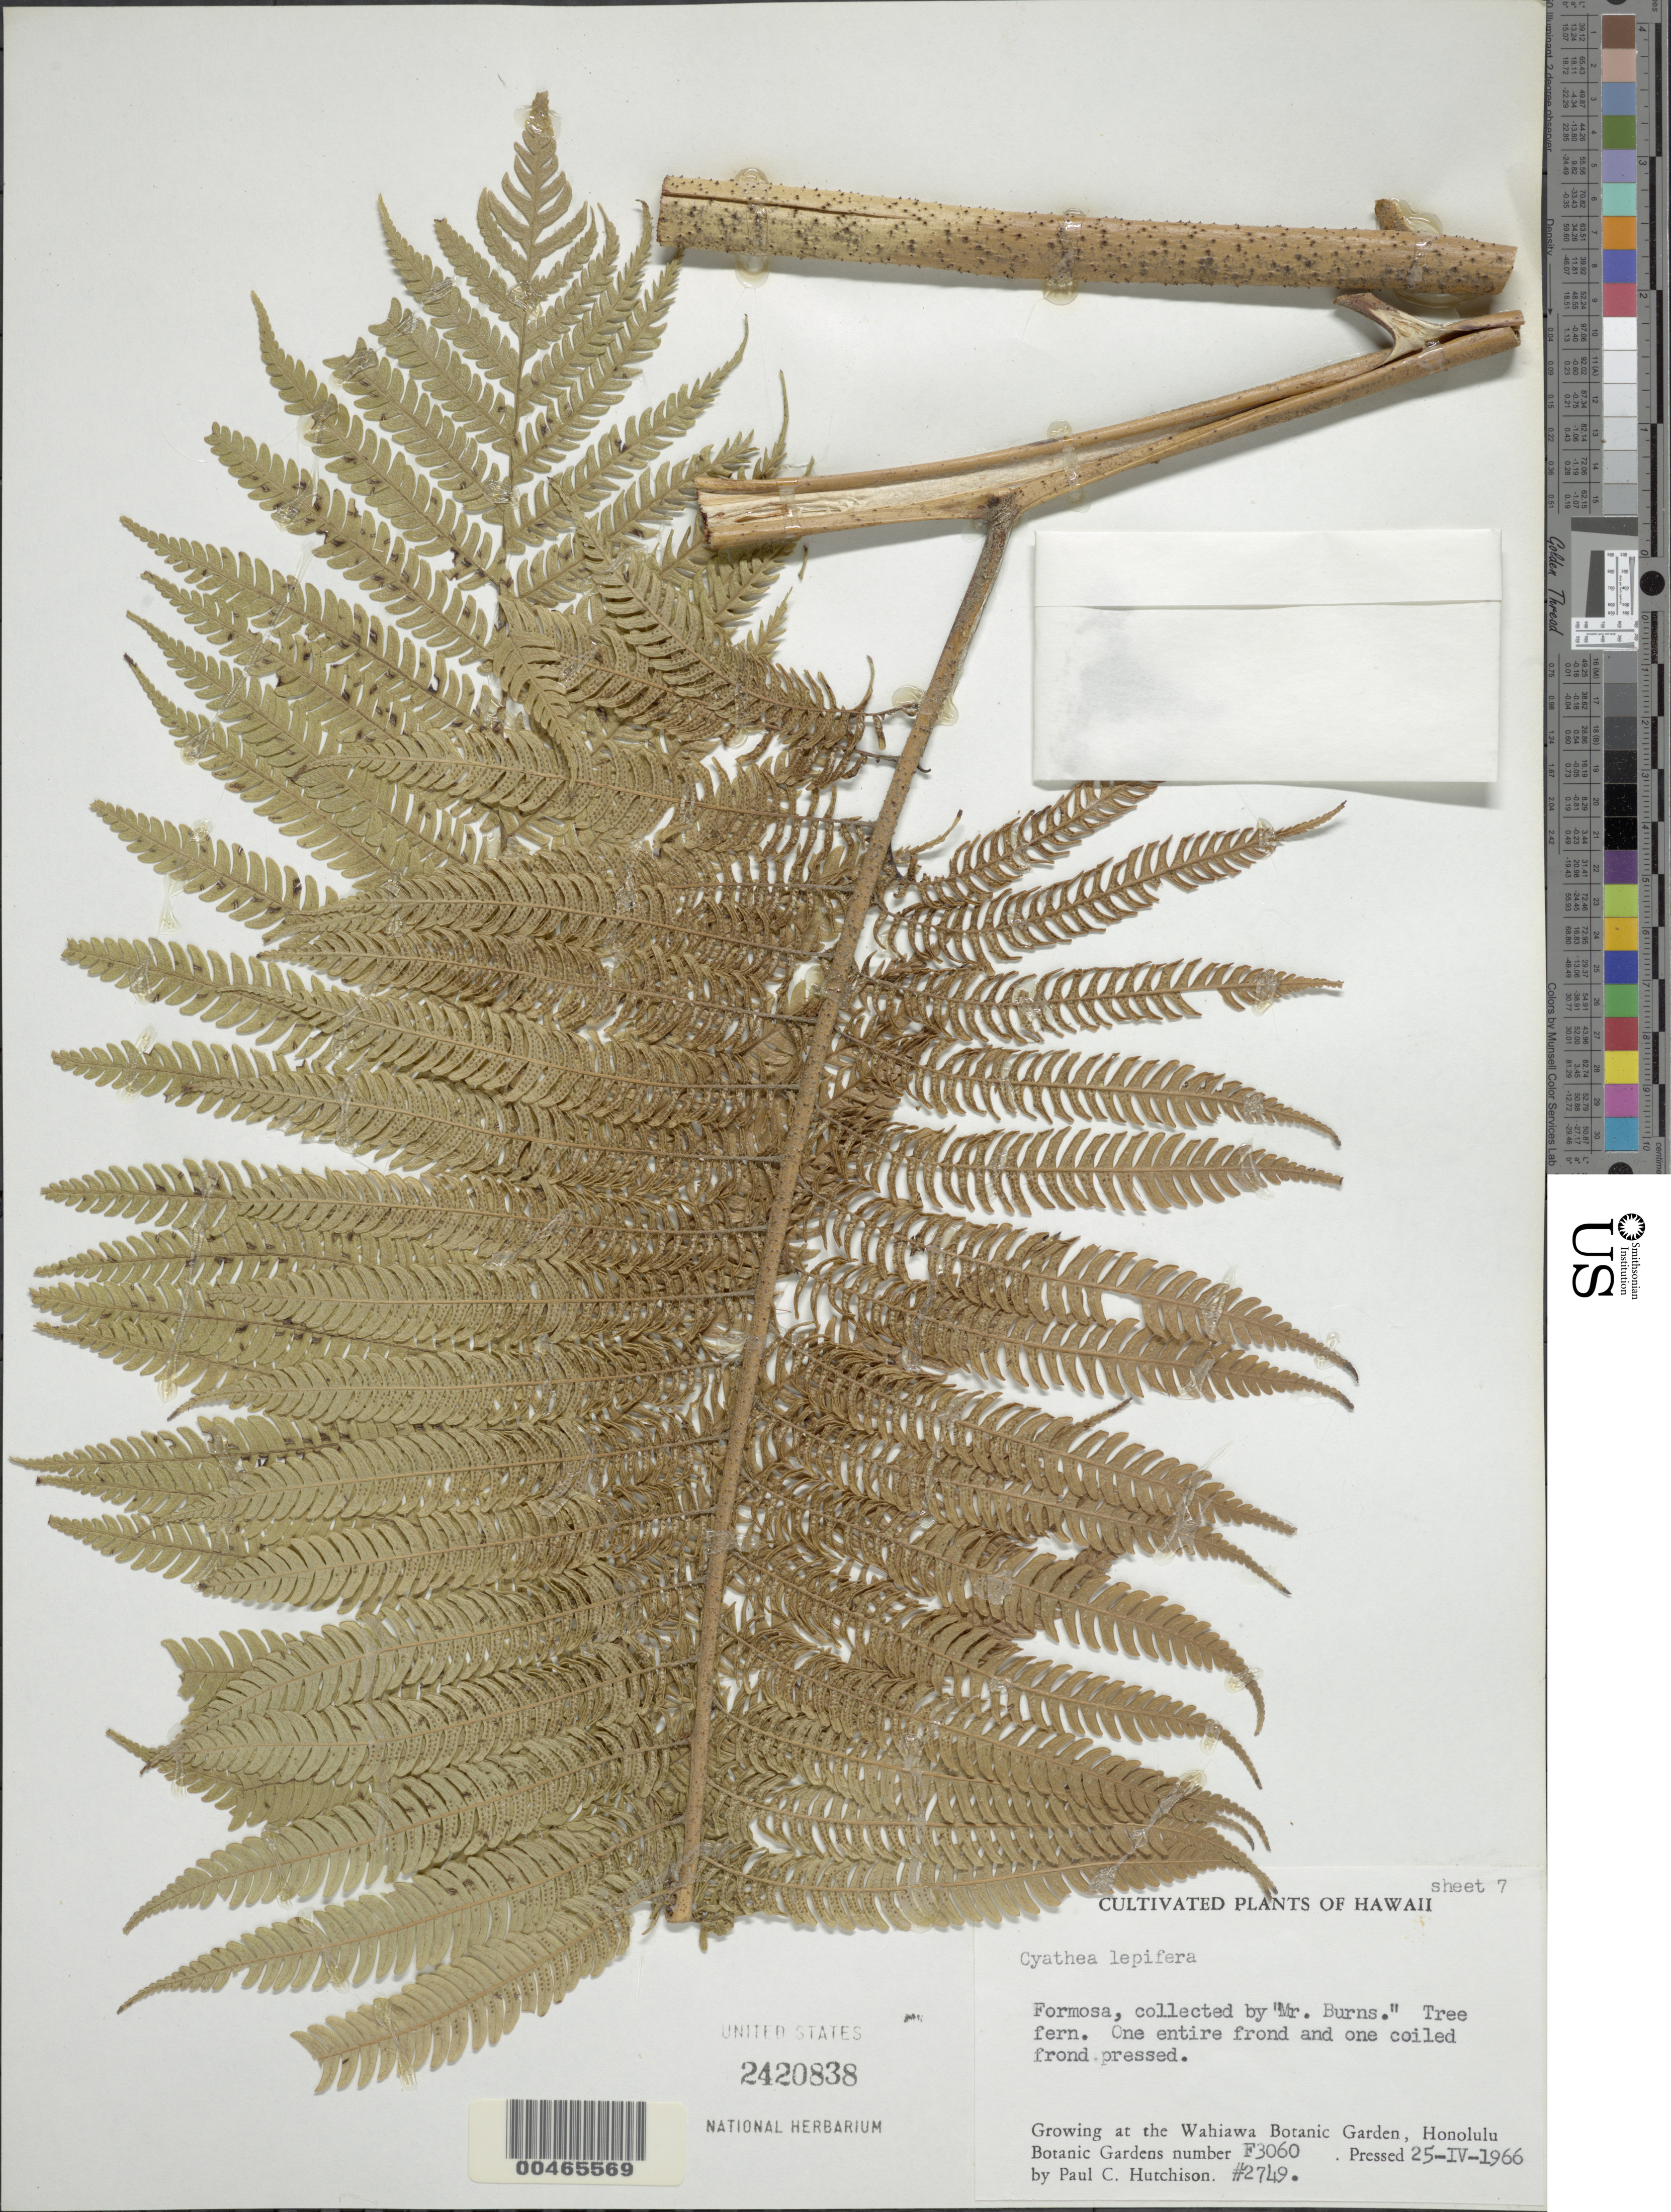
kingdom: Plantae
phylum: Tracheophyta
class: Polypodiopsida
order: Cyatheales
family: Cyatheaceae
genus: Alsophila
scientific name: Alsophila lepifera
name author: J. Sm. ex Hook.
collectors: P. C. Hutchison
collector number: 2749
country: United States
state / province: Hawaii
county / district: Honolulu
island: Oahu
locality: Growing at the Wahiawa Botanic Garden, Honolulu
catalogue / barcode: US 2420838